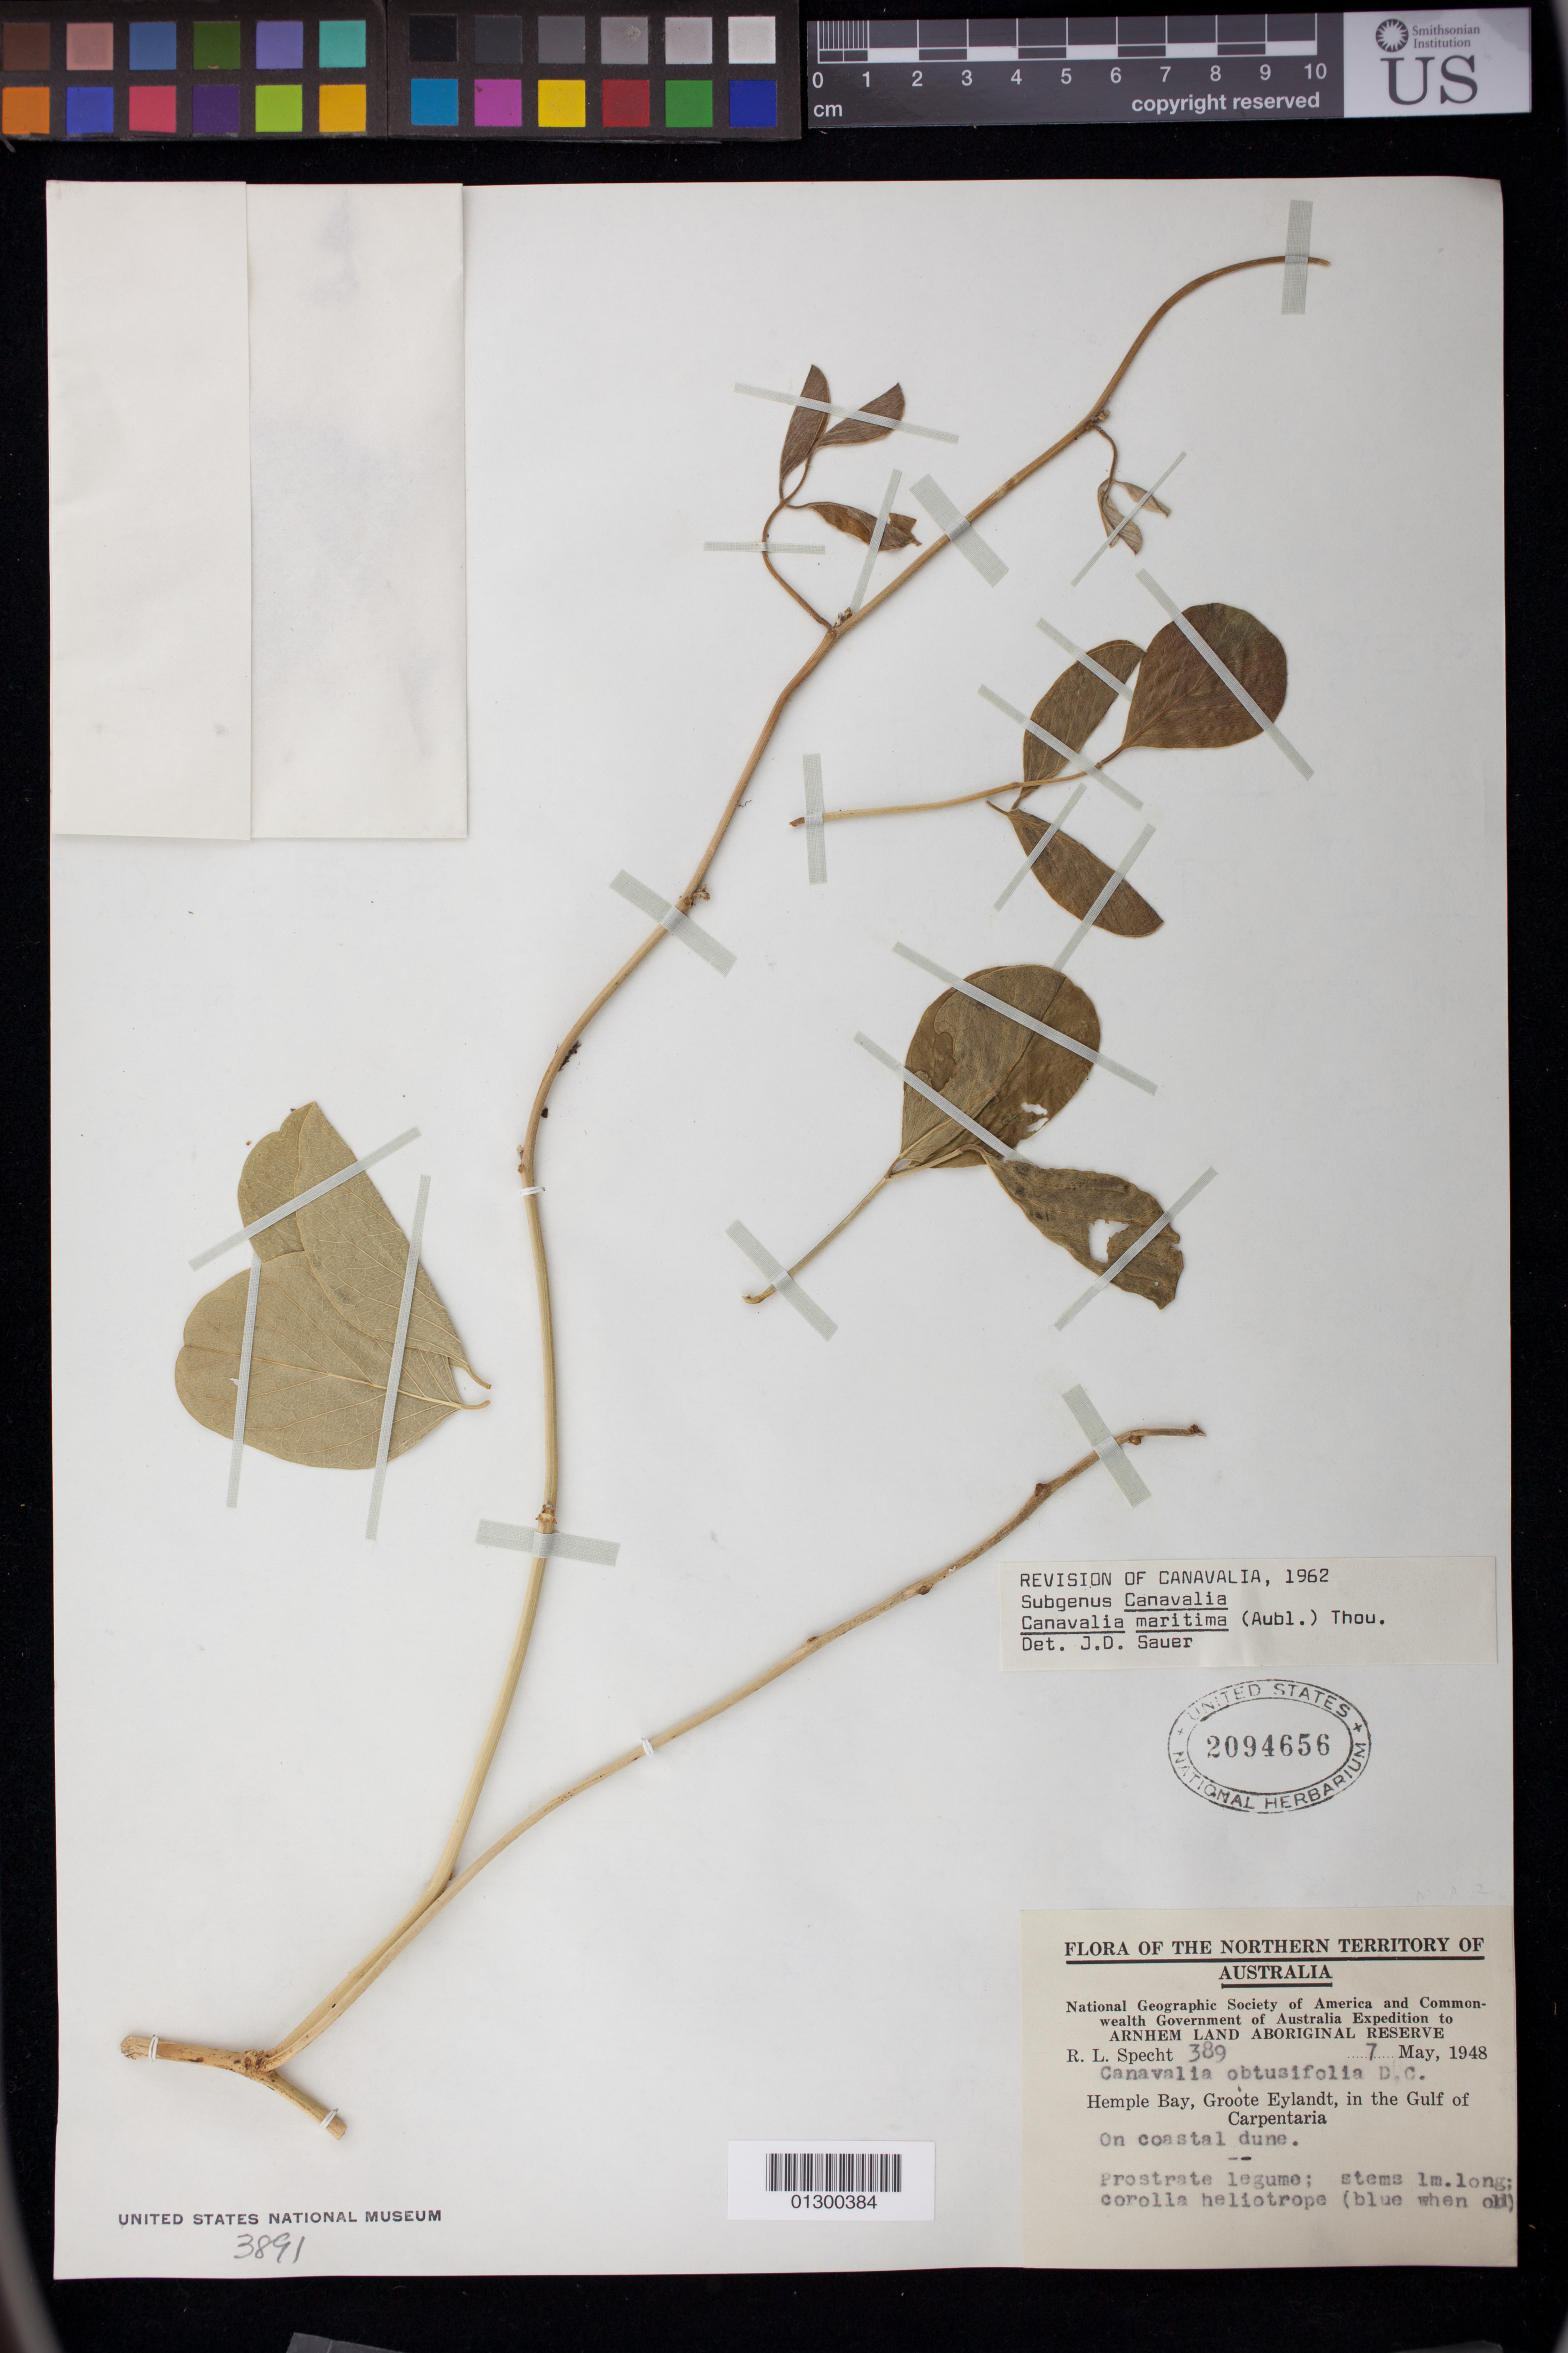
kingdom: Plantae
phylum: Tracheophyta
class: Magnoliopsida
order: Fabales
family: Fabaceae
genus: Canavalia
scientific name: Canavalia maritima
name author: (Aubl.) Thouars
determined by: Sauer, J. D.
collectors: R. L. Specht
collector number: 389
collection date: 1948-05-07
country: Australia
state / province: Northern Territory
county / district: East Arnhem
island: Groote Eylandt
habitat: On coastal dune.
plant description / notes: Prostrate legume; stems 1 m. long; corolla heliotrope (blue when old).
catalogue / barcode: US 2094656